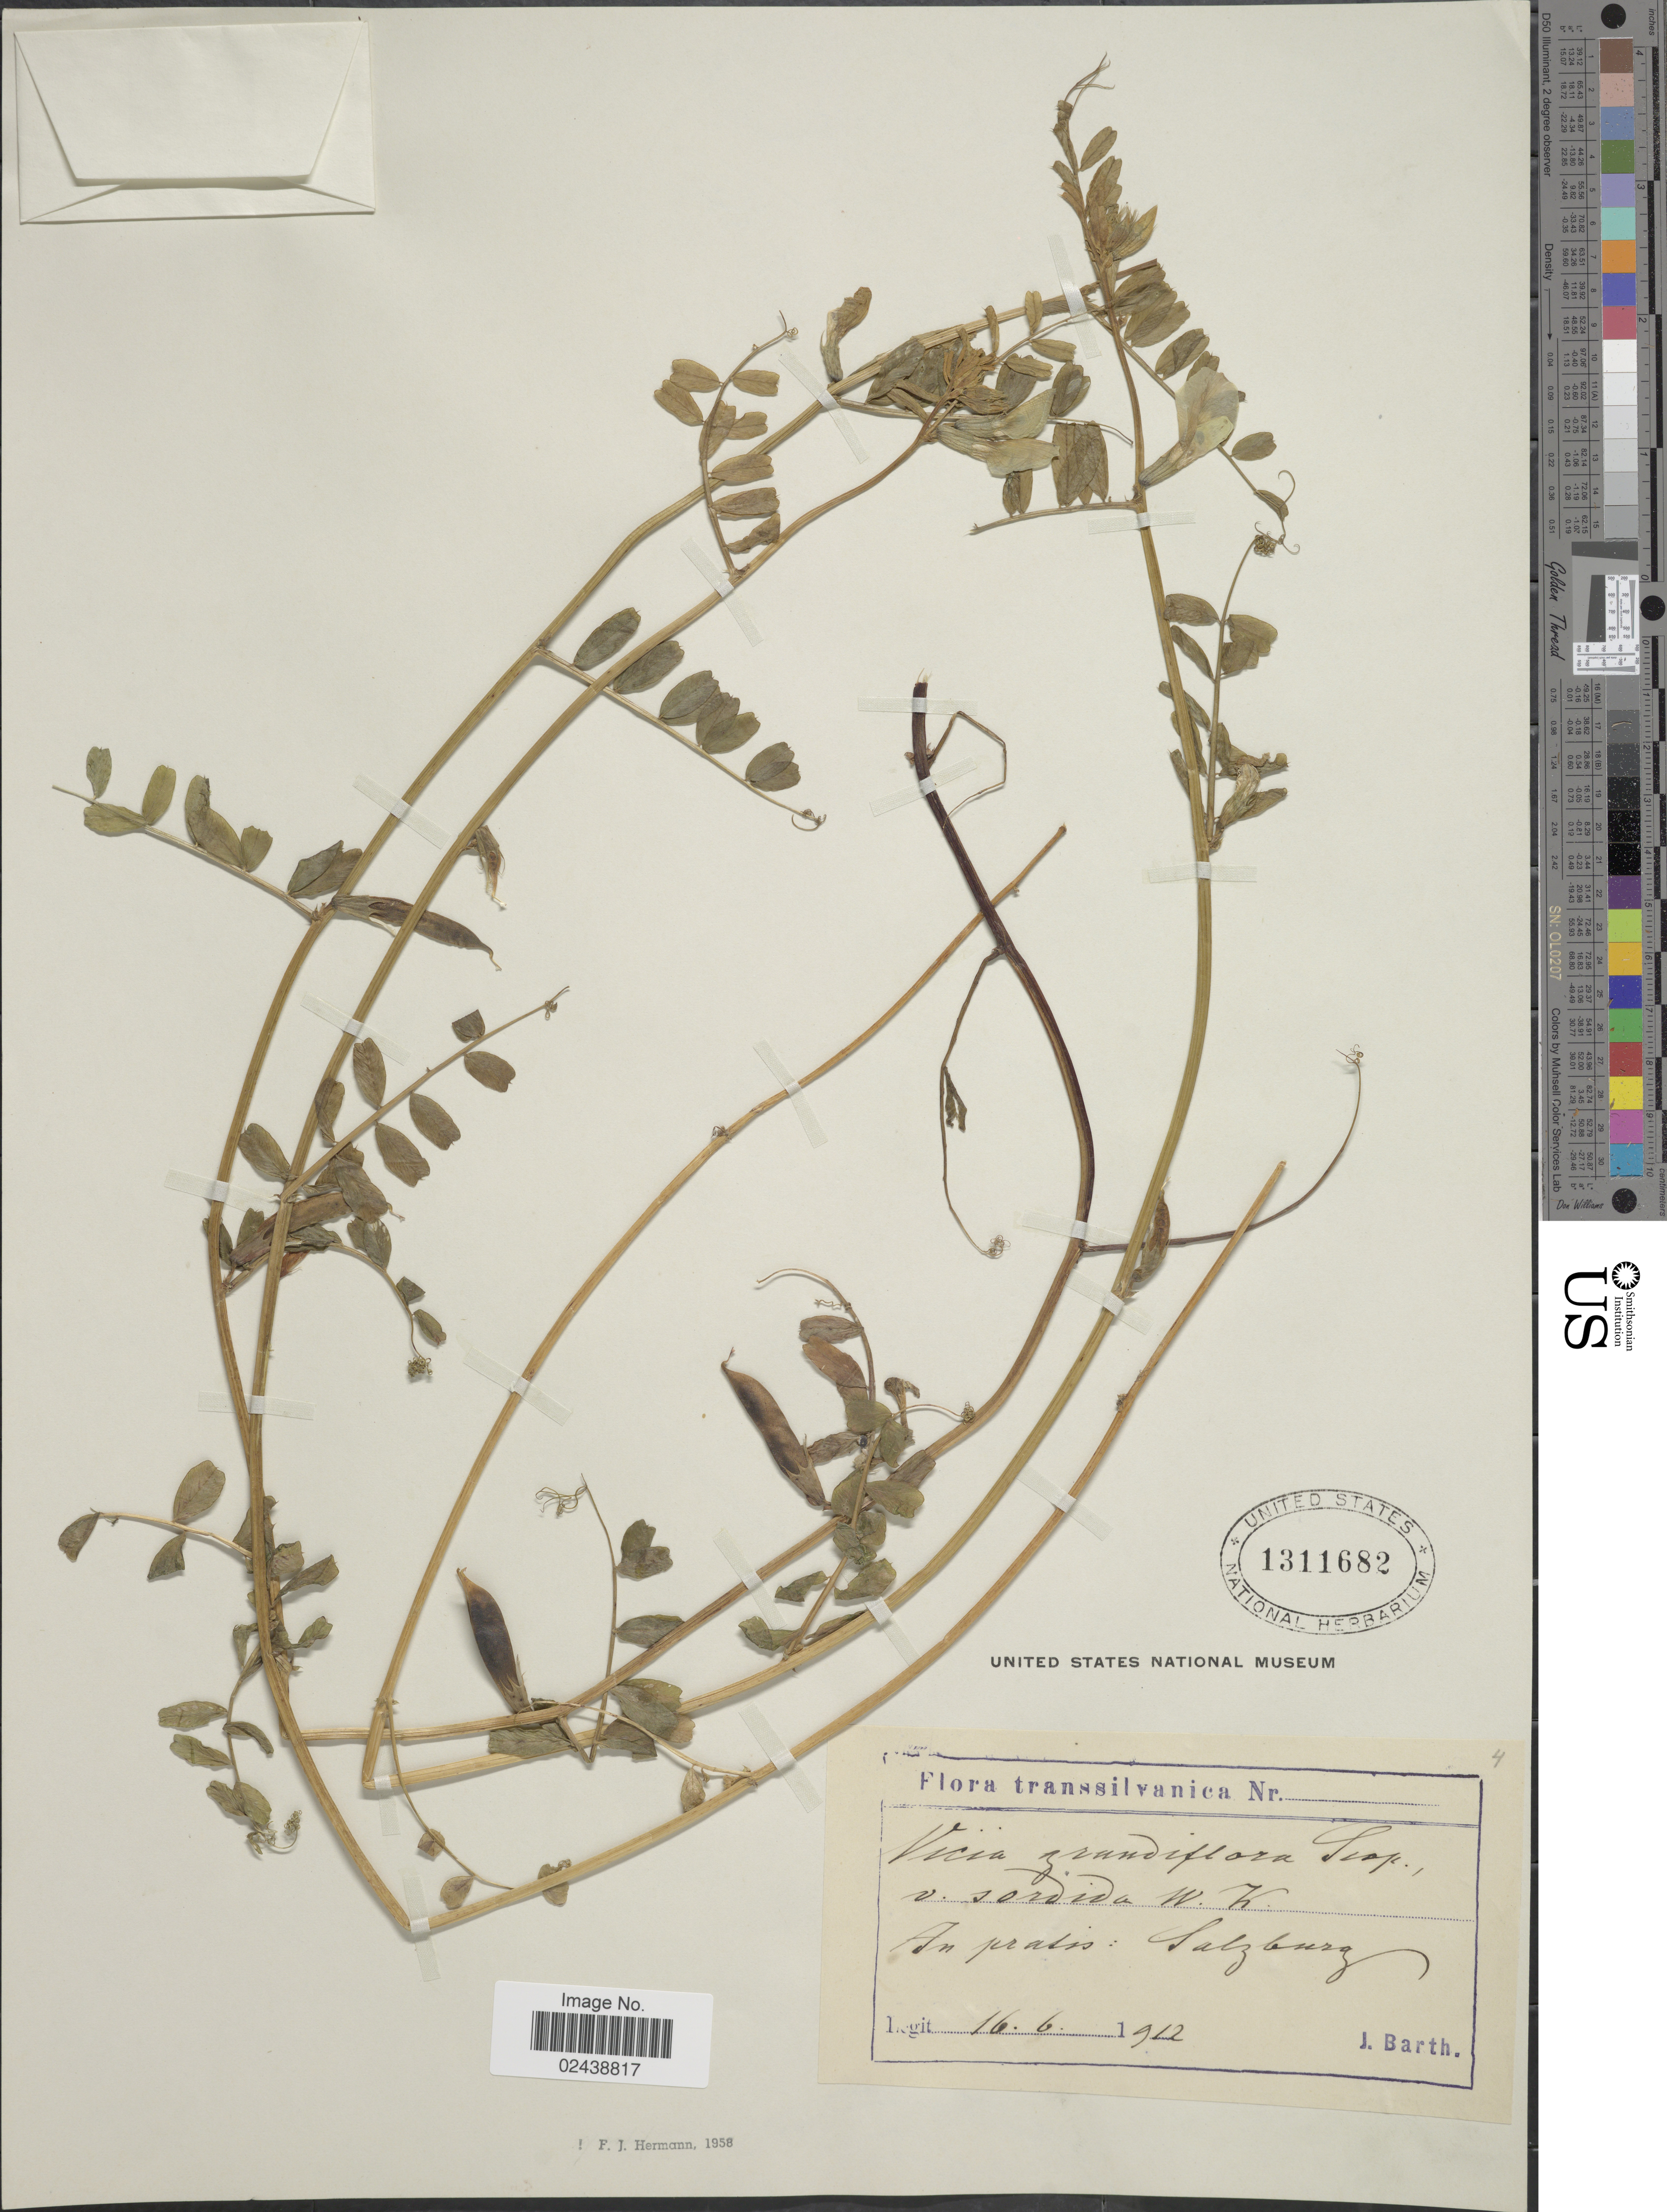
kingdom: Plantae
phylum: Tracheophyta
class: Magnoliopsida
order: Fabales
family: Fabaceae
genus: Vicia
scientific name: Vicia grandiflora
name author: Scop.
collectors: J. Barth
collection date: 1912-06-16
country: Austria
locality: Transsilvanica. In pratis: Salzburg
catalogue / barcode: US 1311682